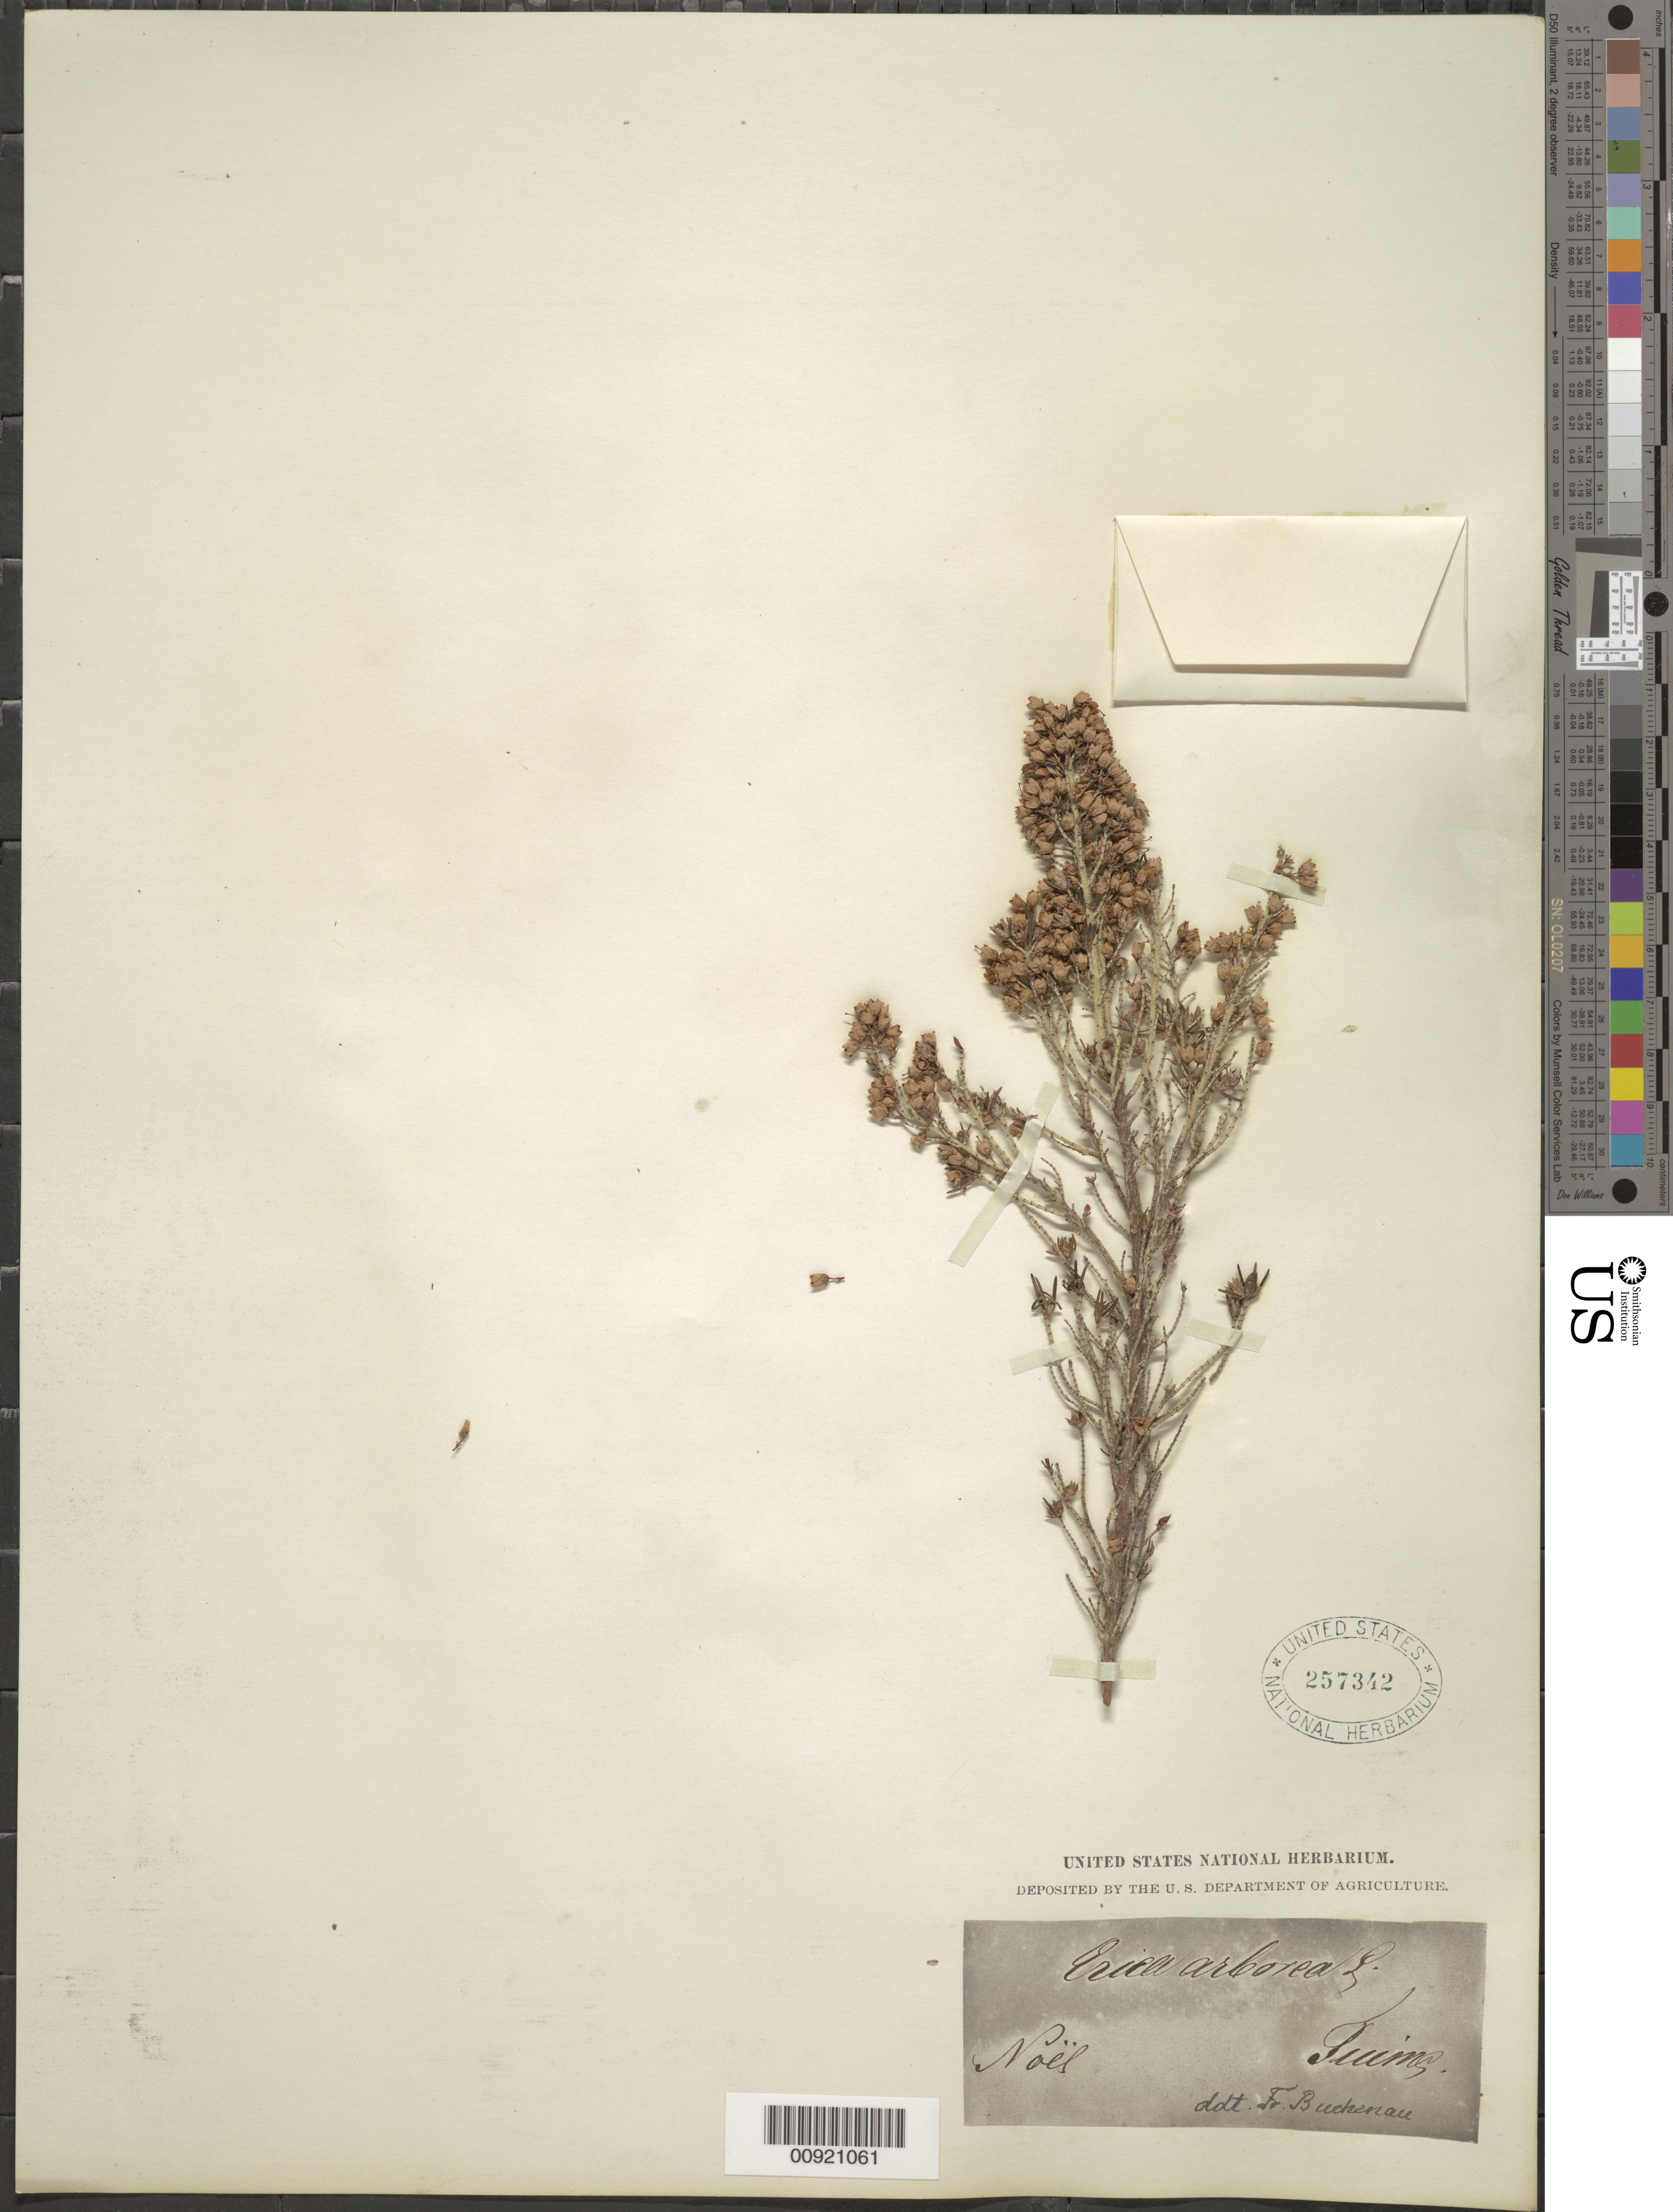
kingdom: Plantae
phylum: Tracheophyta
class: Magnoliopsida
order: Ericales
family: Ericaceae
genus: Erica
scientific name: Erica arborea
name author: L.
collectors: F. Buchenau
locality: Noël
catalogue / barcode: US 257342